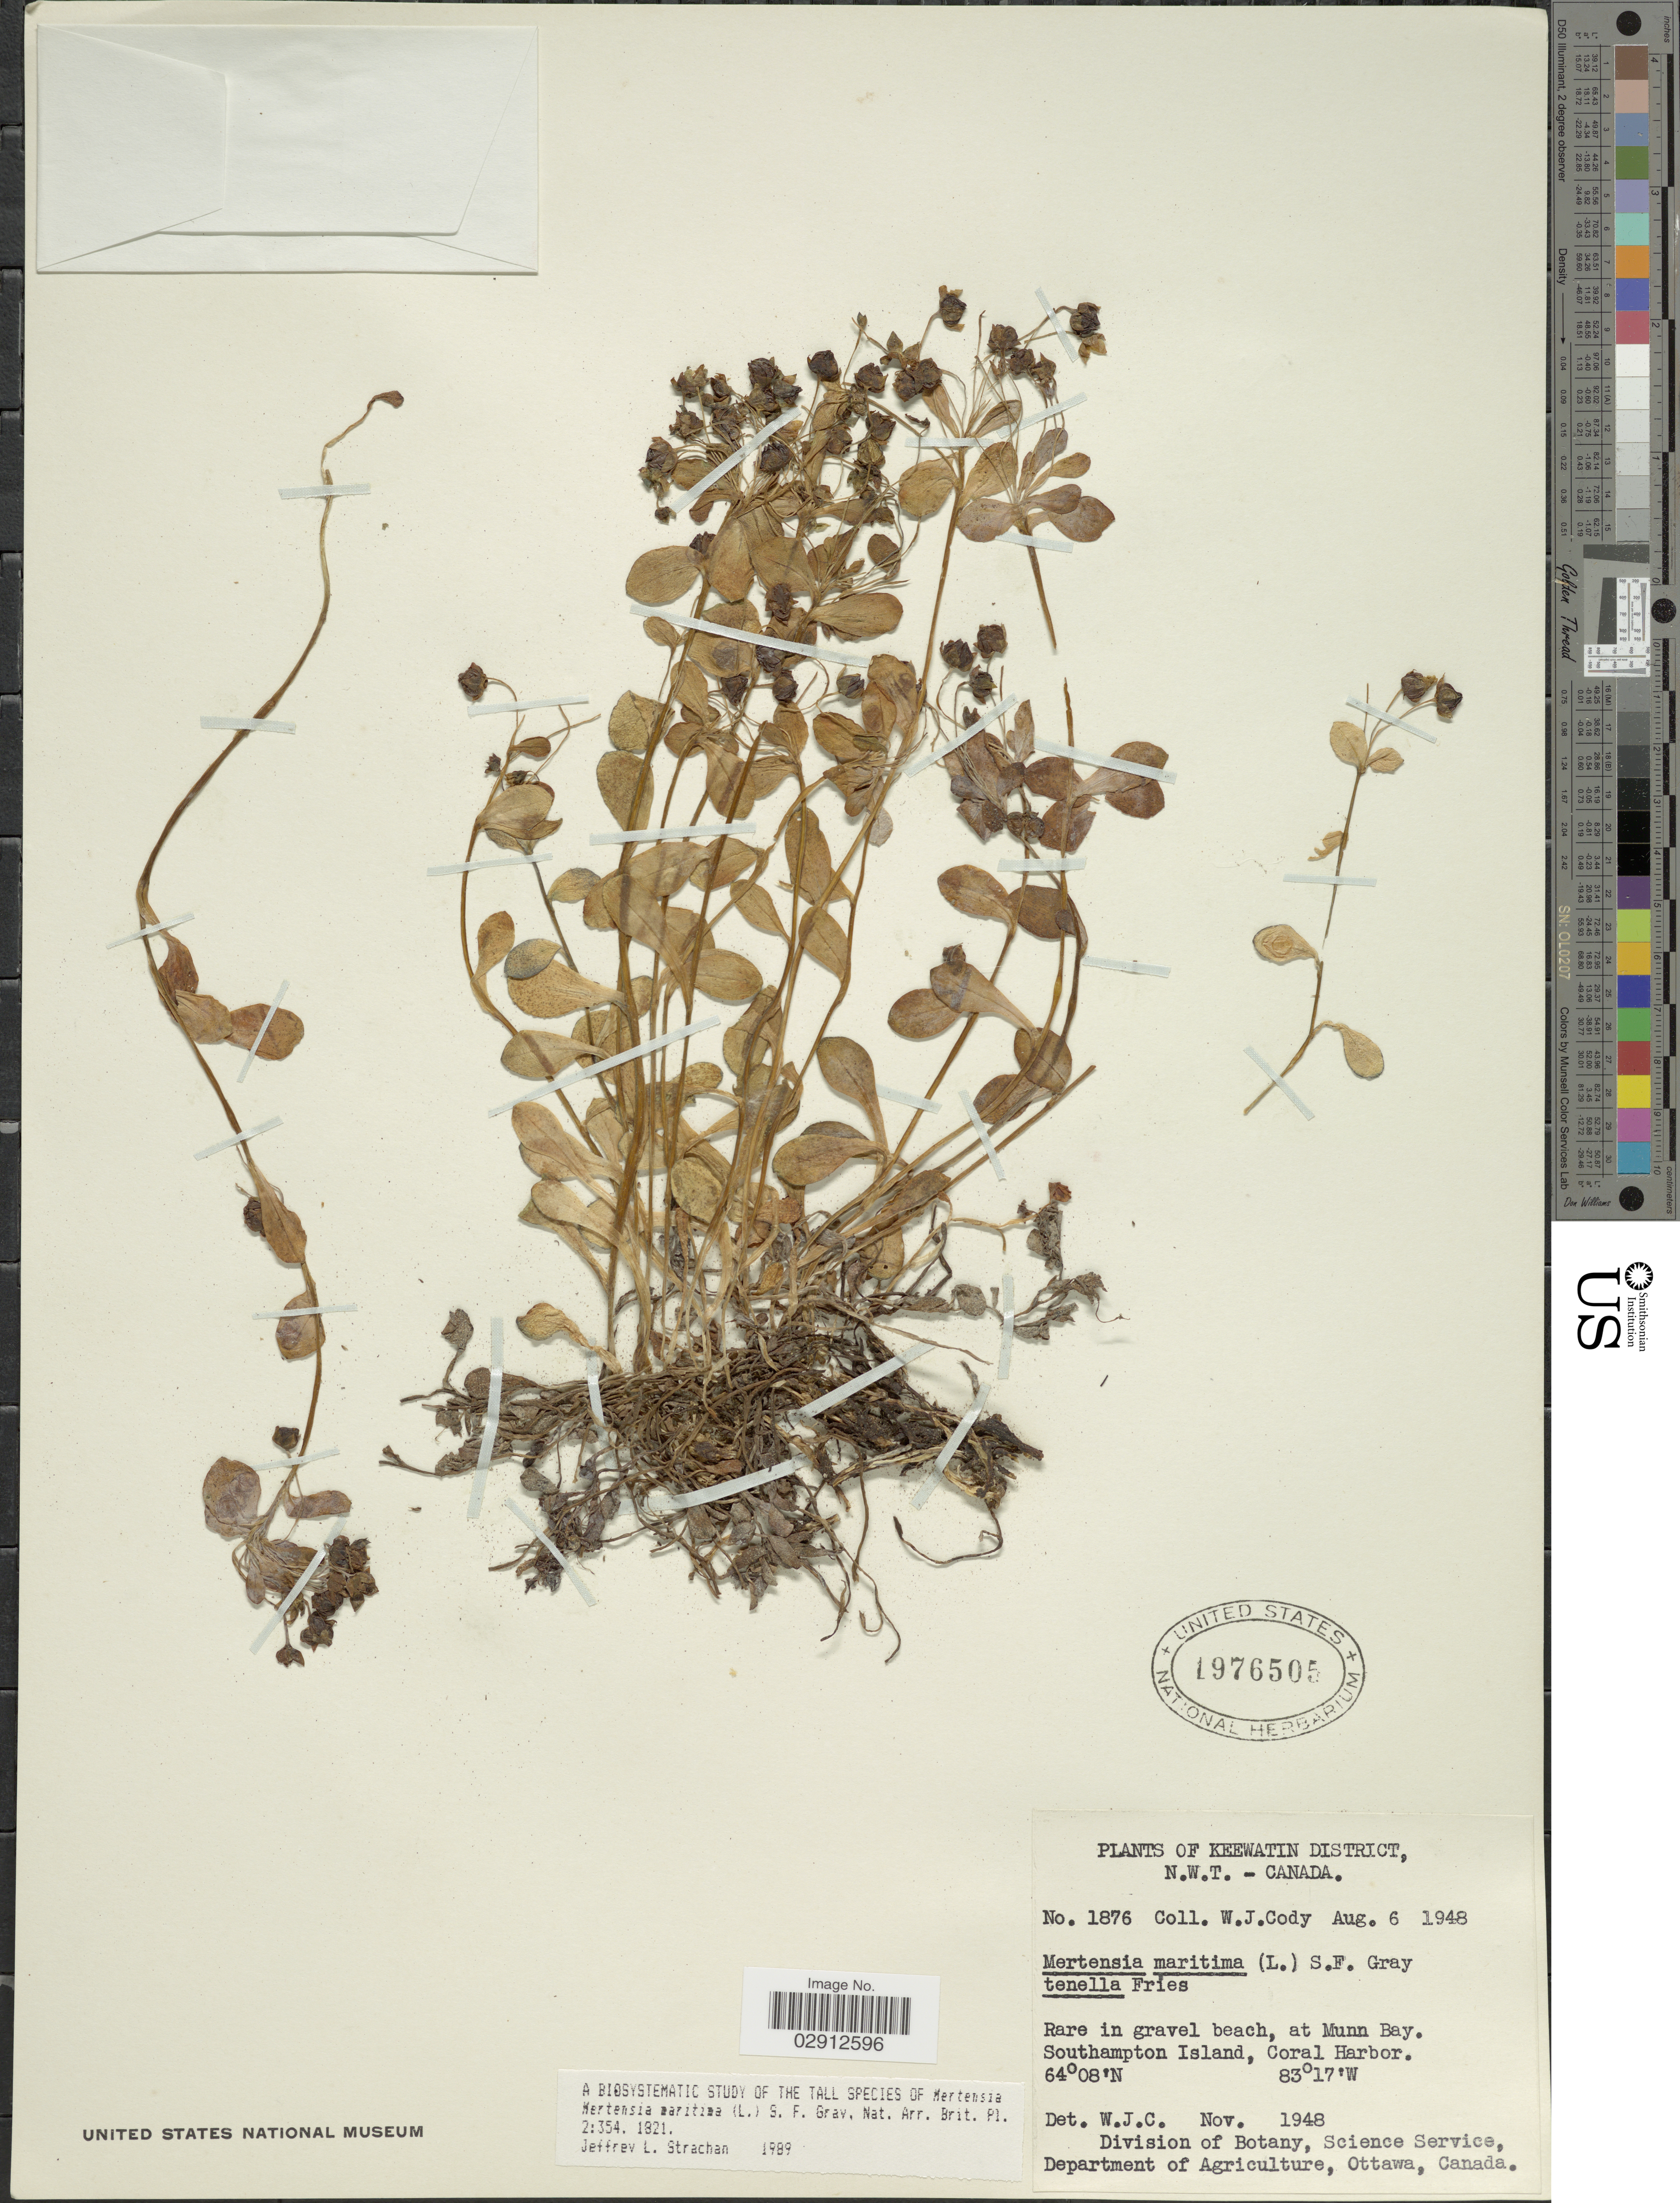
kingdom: Plantae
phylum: Tracheophyta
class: Magnoliopsida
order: Boraginales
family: Boraginaceae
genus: Mertensia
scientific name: Mertensia maritima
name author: (L.) S.F. Gray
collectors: W. Cody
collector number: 1876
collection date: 1948-08-06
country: Canada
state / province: Northwest Territories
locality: Keewatin District, N.W.T.- Canada, at Munn Bay, Southampton Island, Coral Harbor.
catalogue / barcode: US 1976505